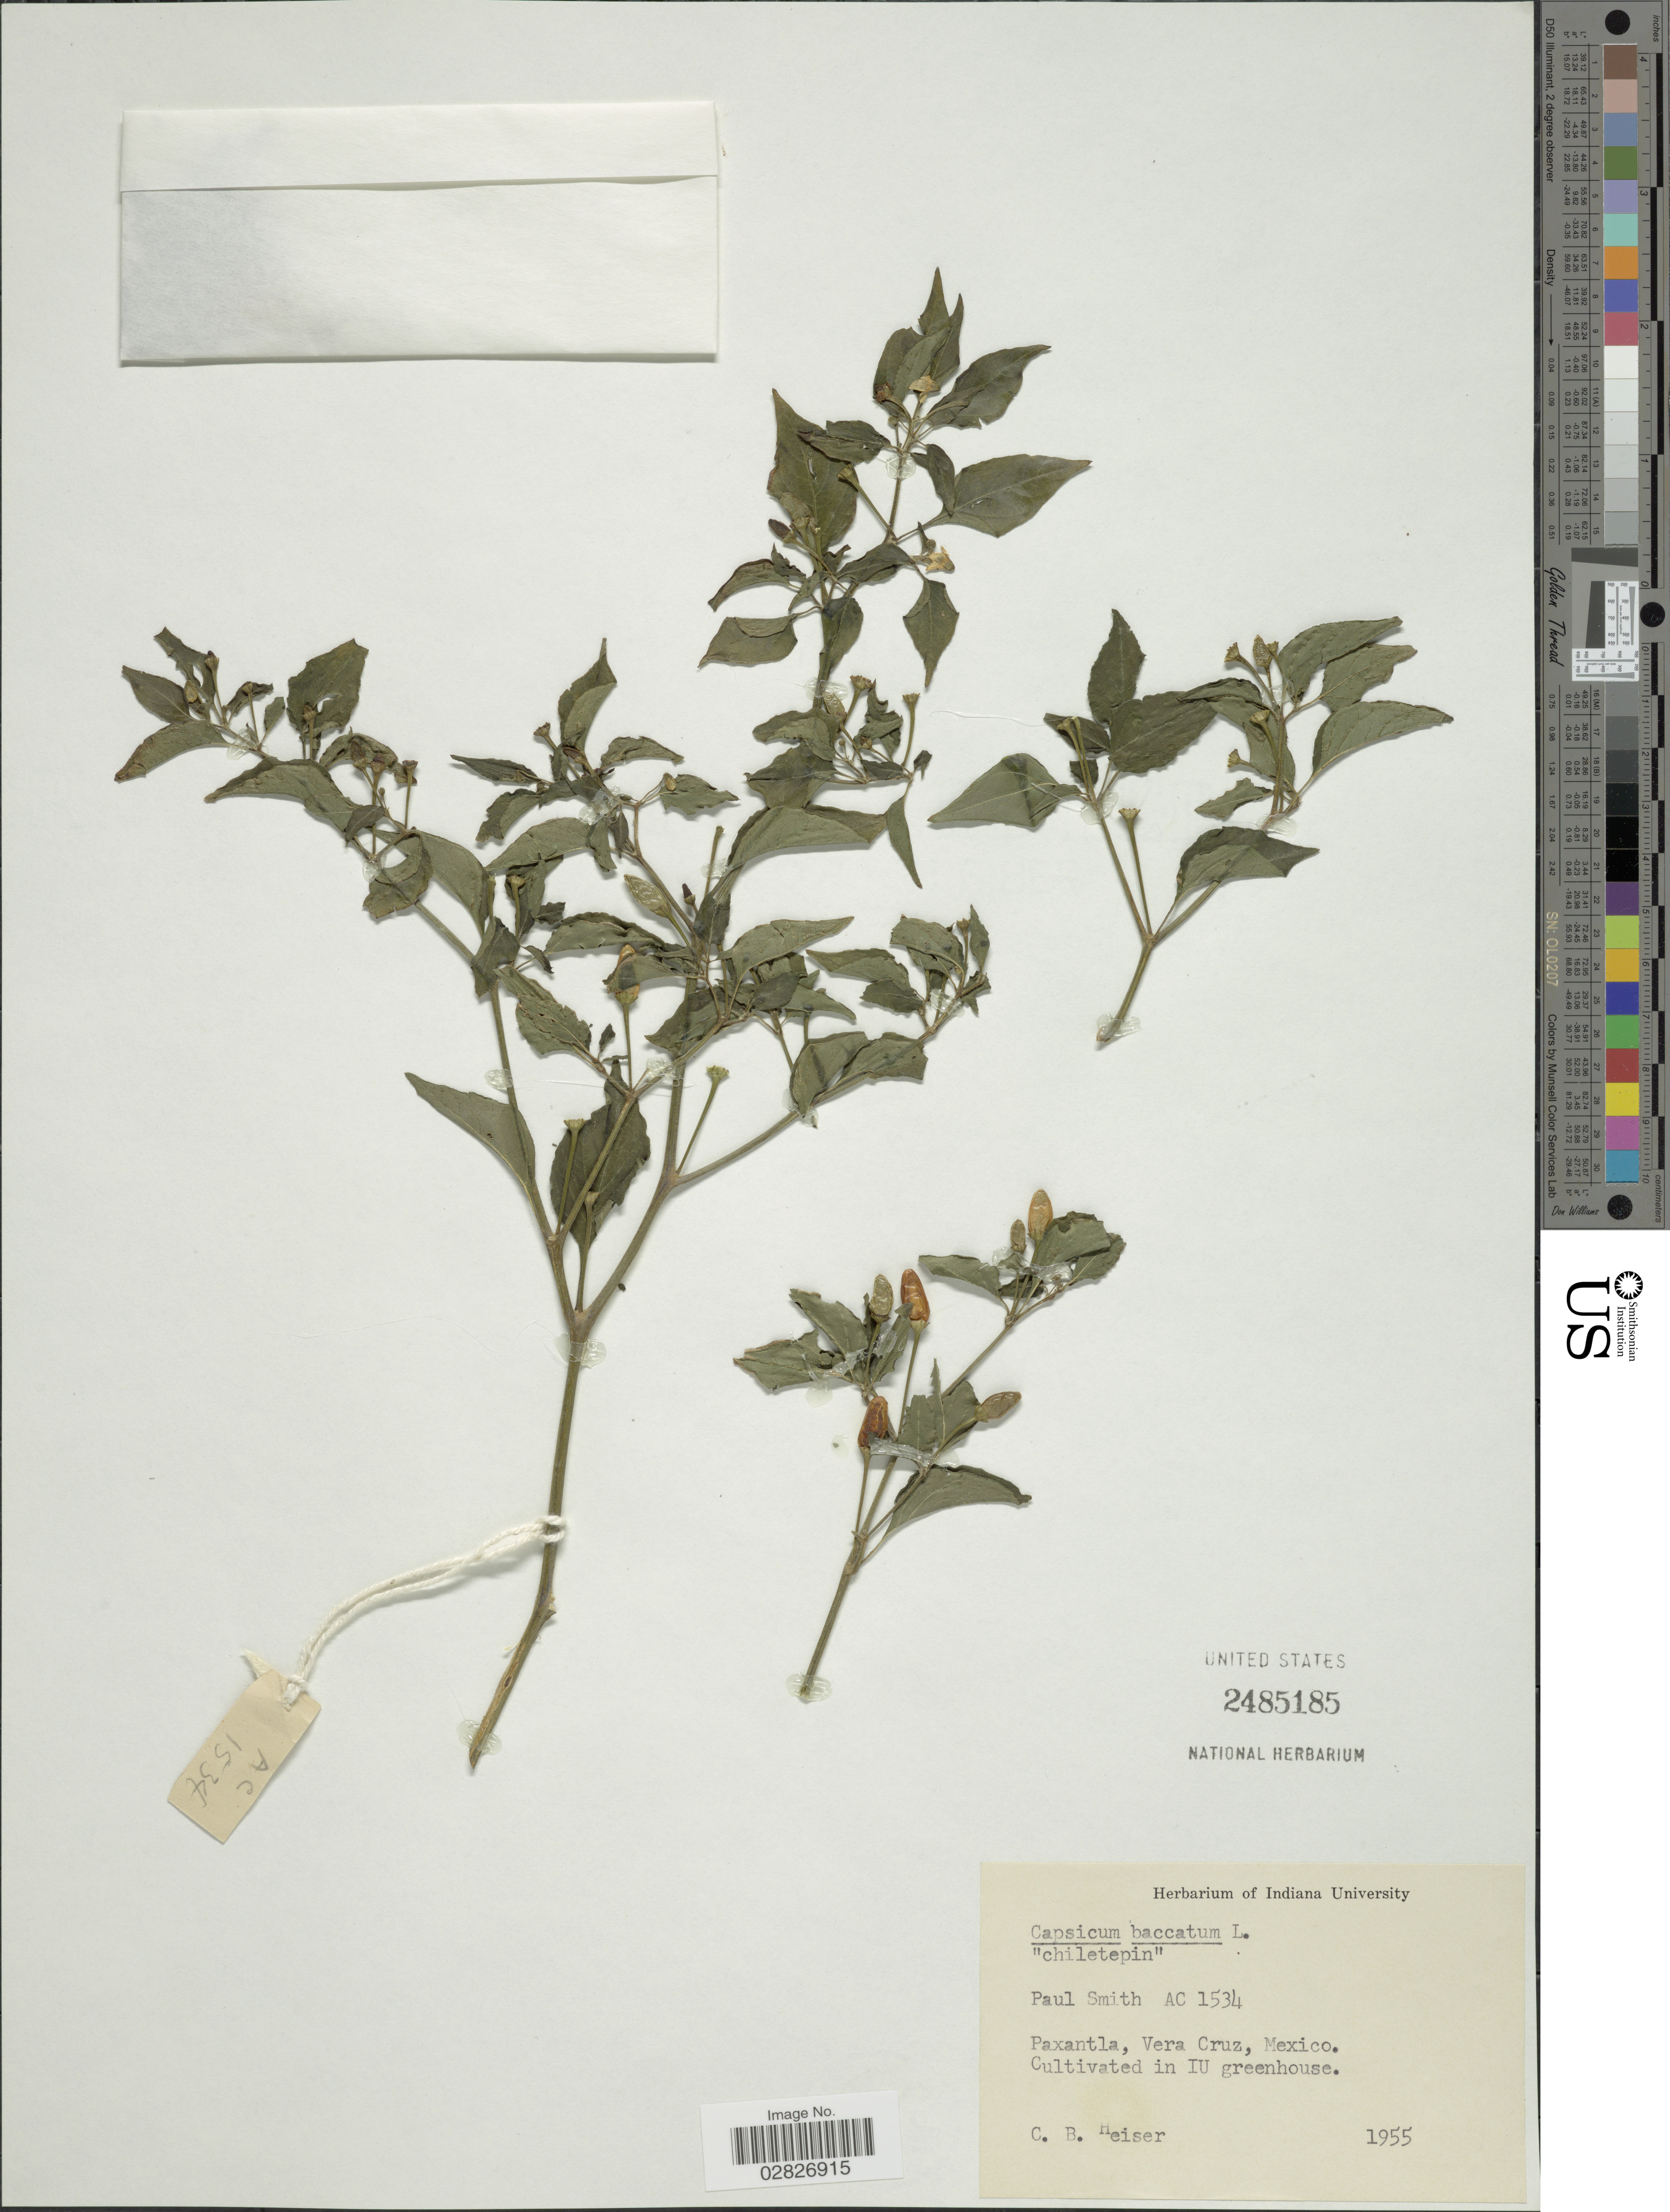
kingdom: Plantae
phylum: Tracheophyta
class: Magnoliopsida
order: Solanales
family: Solanaceae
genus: Capsicum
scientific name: Capsicum baccatum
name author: L.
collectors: C. B. Heiser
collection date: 1955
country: Mexico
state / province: Veracruz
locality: Paxantla, Vera Cruz, Cultivated in IU greenhouse.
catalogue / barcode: US 2485185